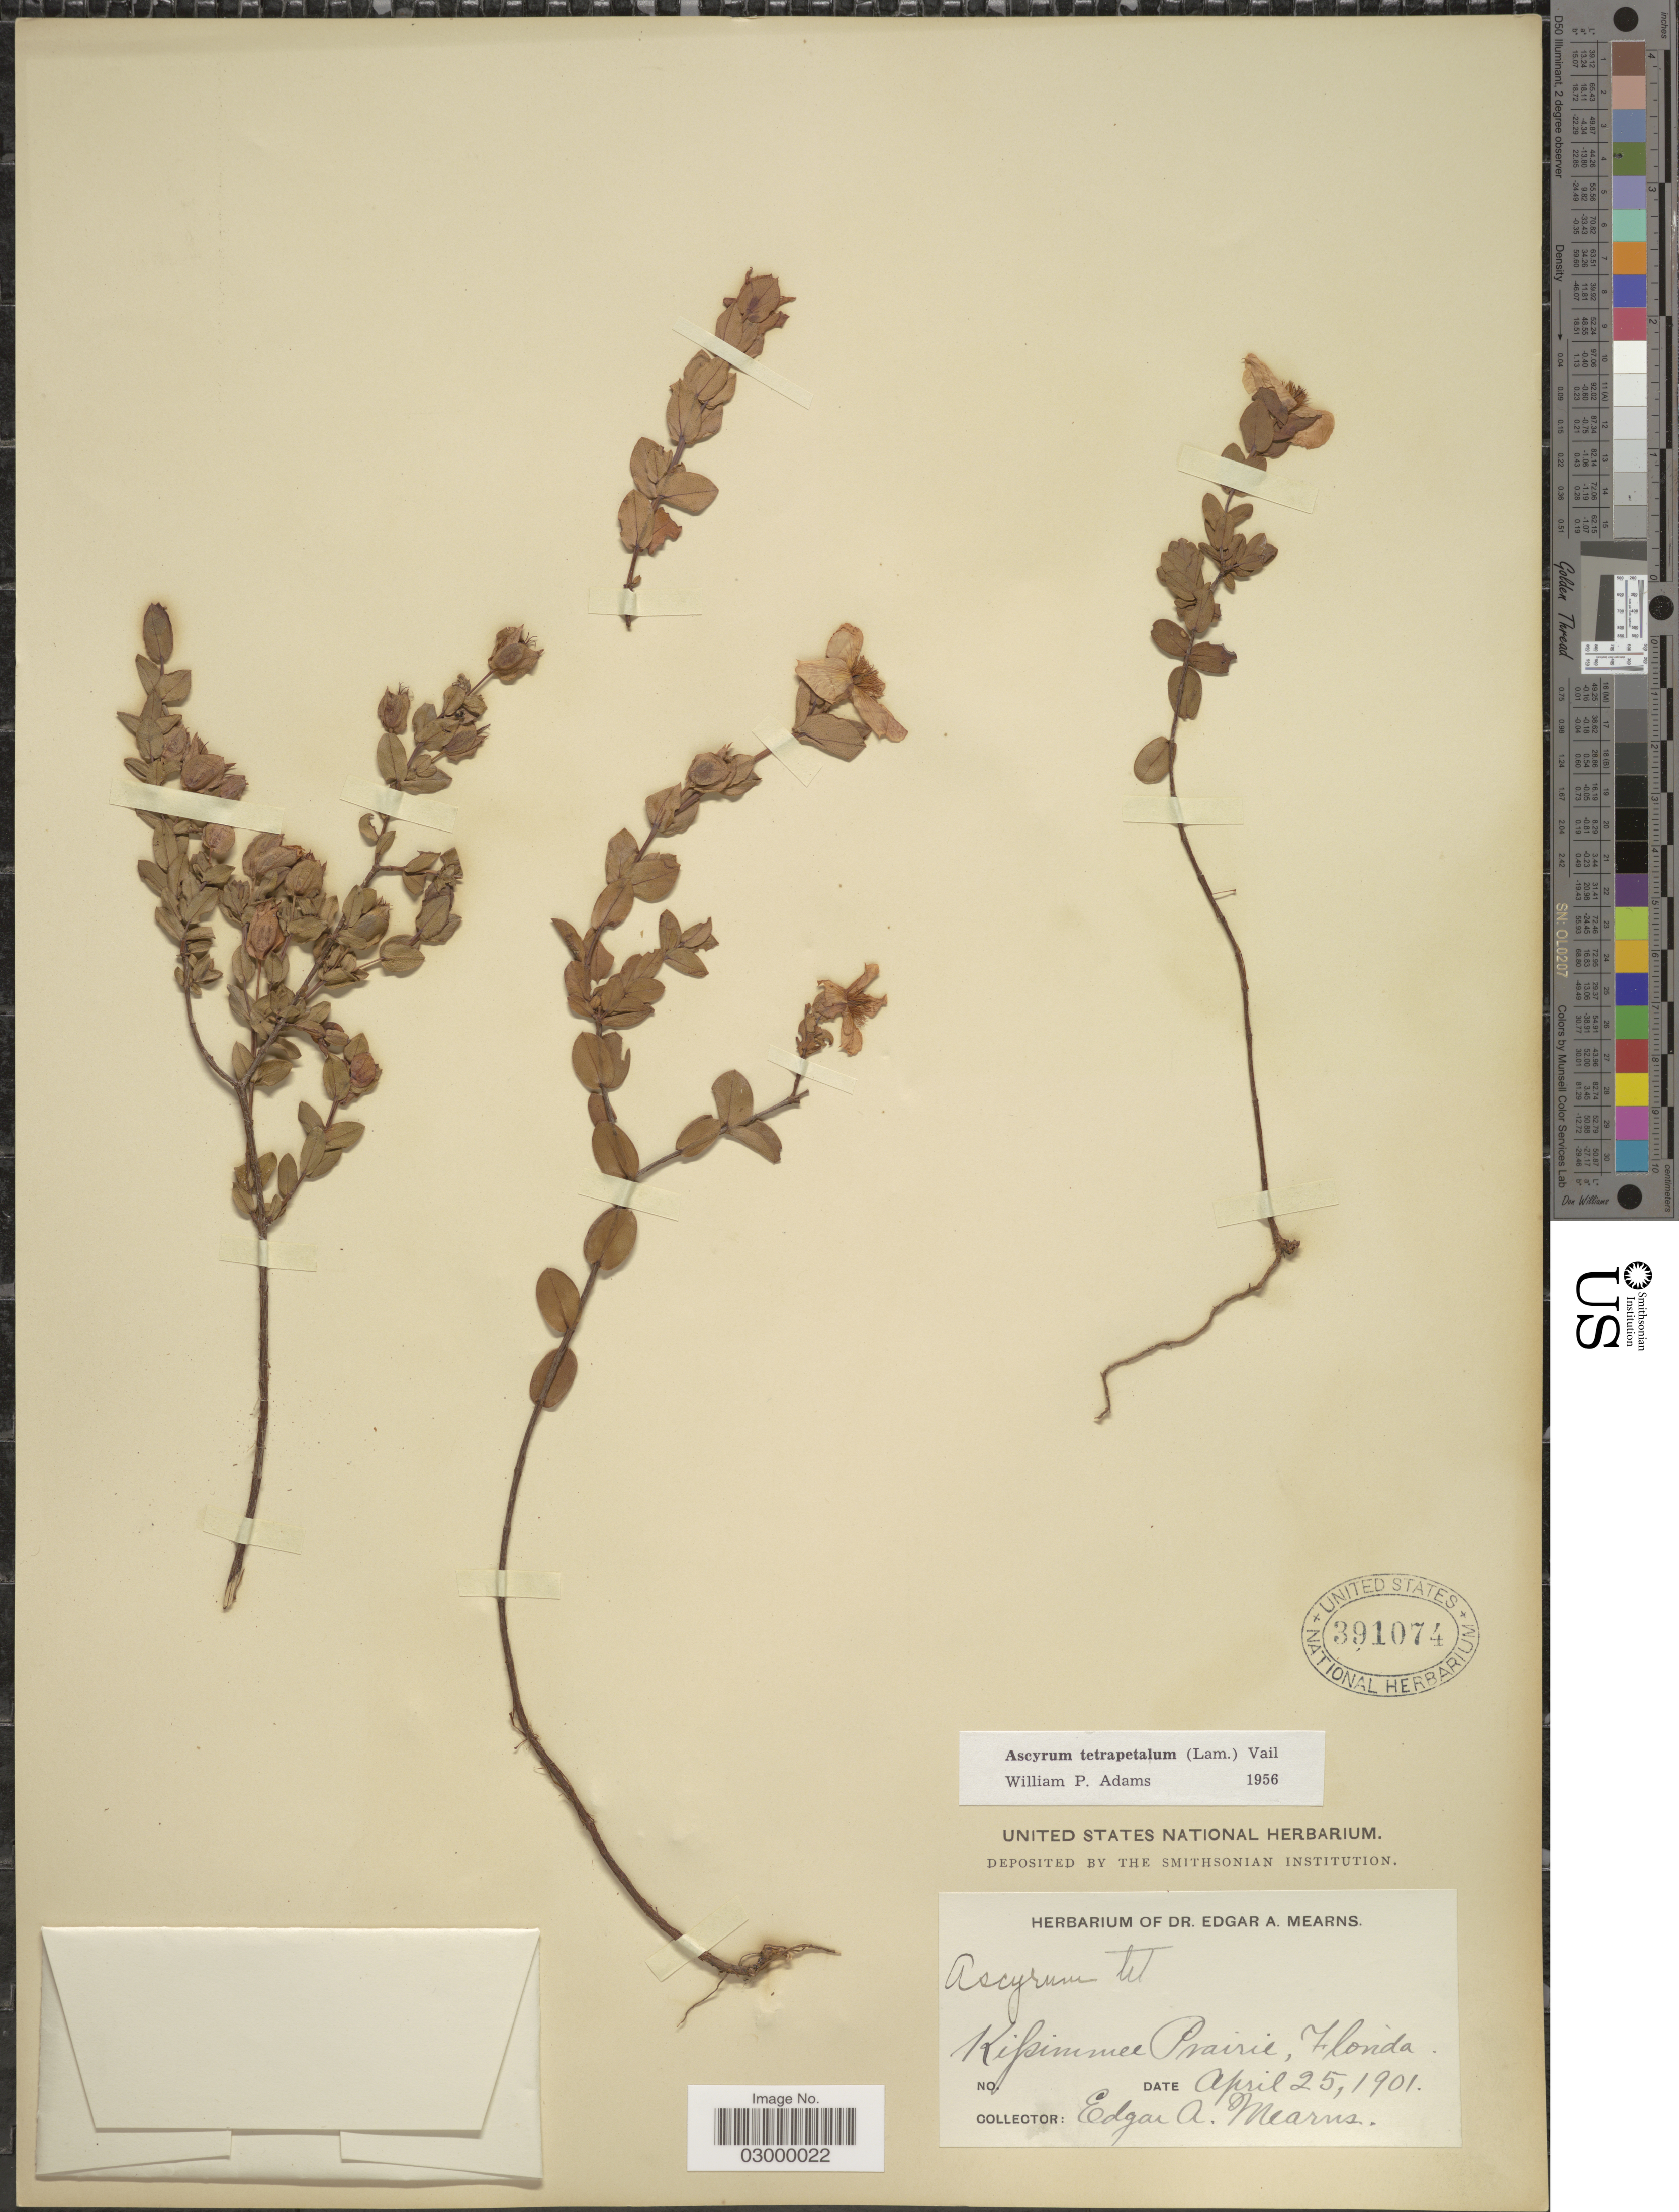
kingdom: Plantae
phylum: Tracheophyta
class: Magnoliopsida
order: Malpighiales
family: Hypericaceae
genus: Hypericum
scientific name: Hypericum tetrapetalum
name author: Lam.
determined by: Strong, Mark T., (BOT), Smithsonian Institution - National Museum of Natural History (UNITED STATES)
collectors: E. A. Mearns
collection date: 1901-04-25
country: United States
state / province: Florida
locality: Kipimmee Prairie, Florida.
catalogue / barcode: US 391074